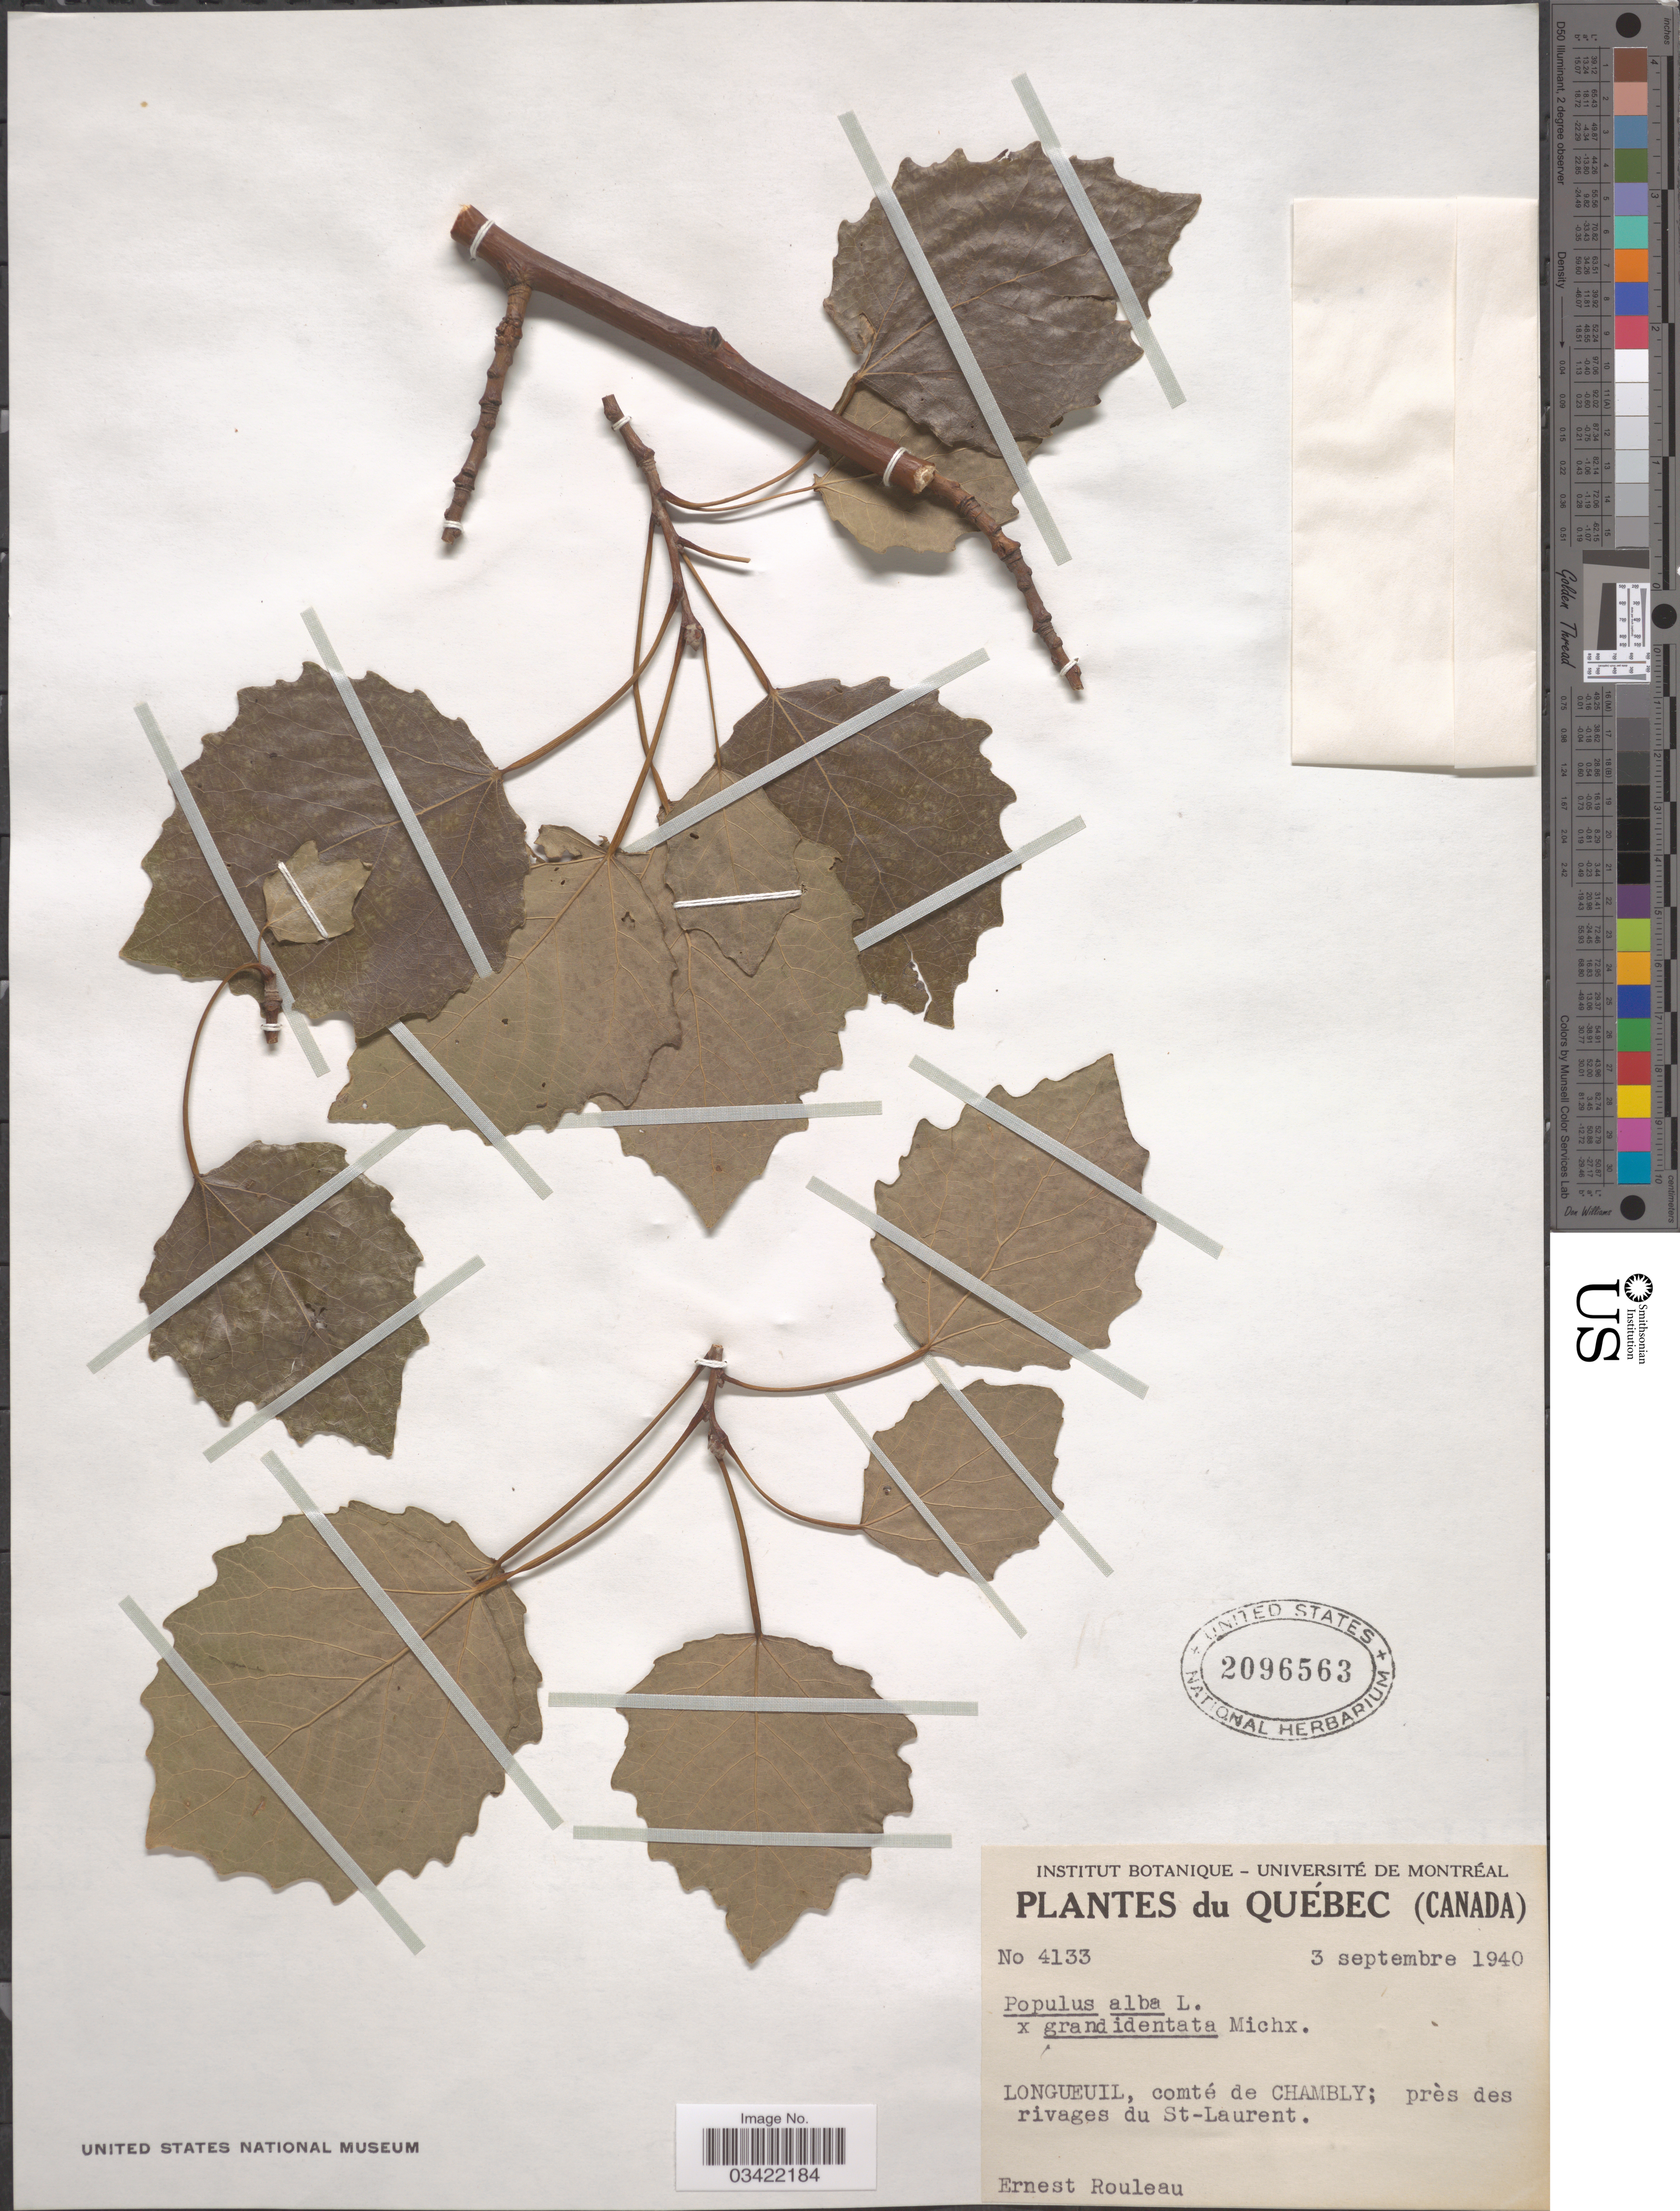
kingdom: Plantae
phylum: Tracheophyta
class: Magnoliopsida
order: Malpighiales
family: Salicaceae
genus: Populus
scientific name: Populus grandidentata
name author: Michx.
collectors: J. Rouleau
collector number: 4133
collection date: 1940-09-03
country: Canada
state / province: Quebec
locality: Longueuil, comté de Chambly: près des rivages du St-Laurent.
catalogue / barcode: US 2096563